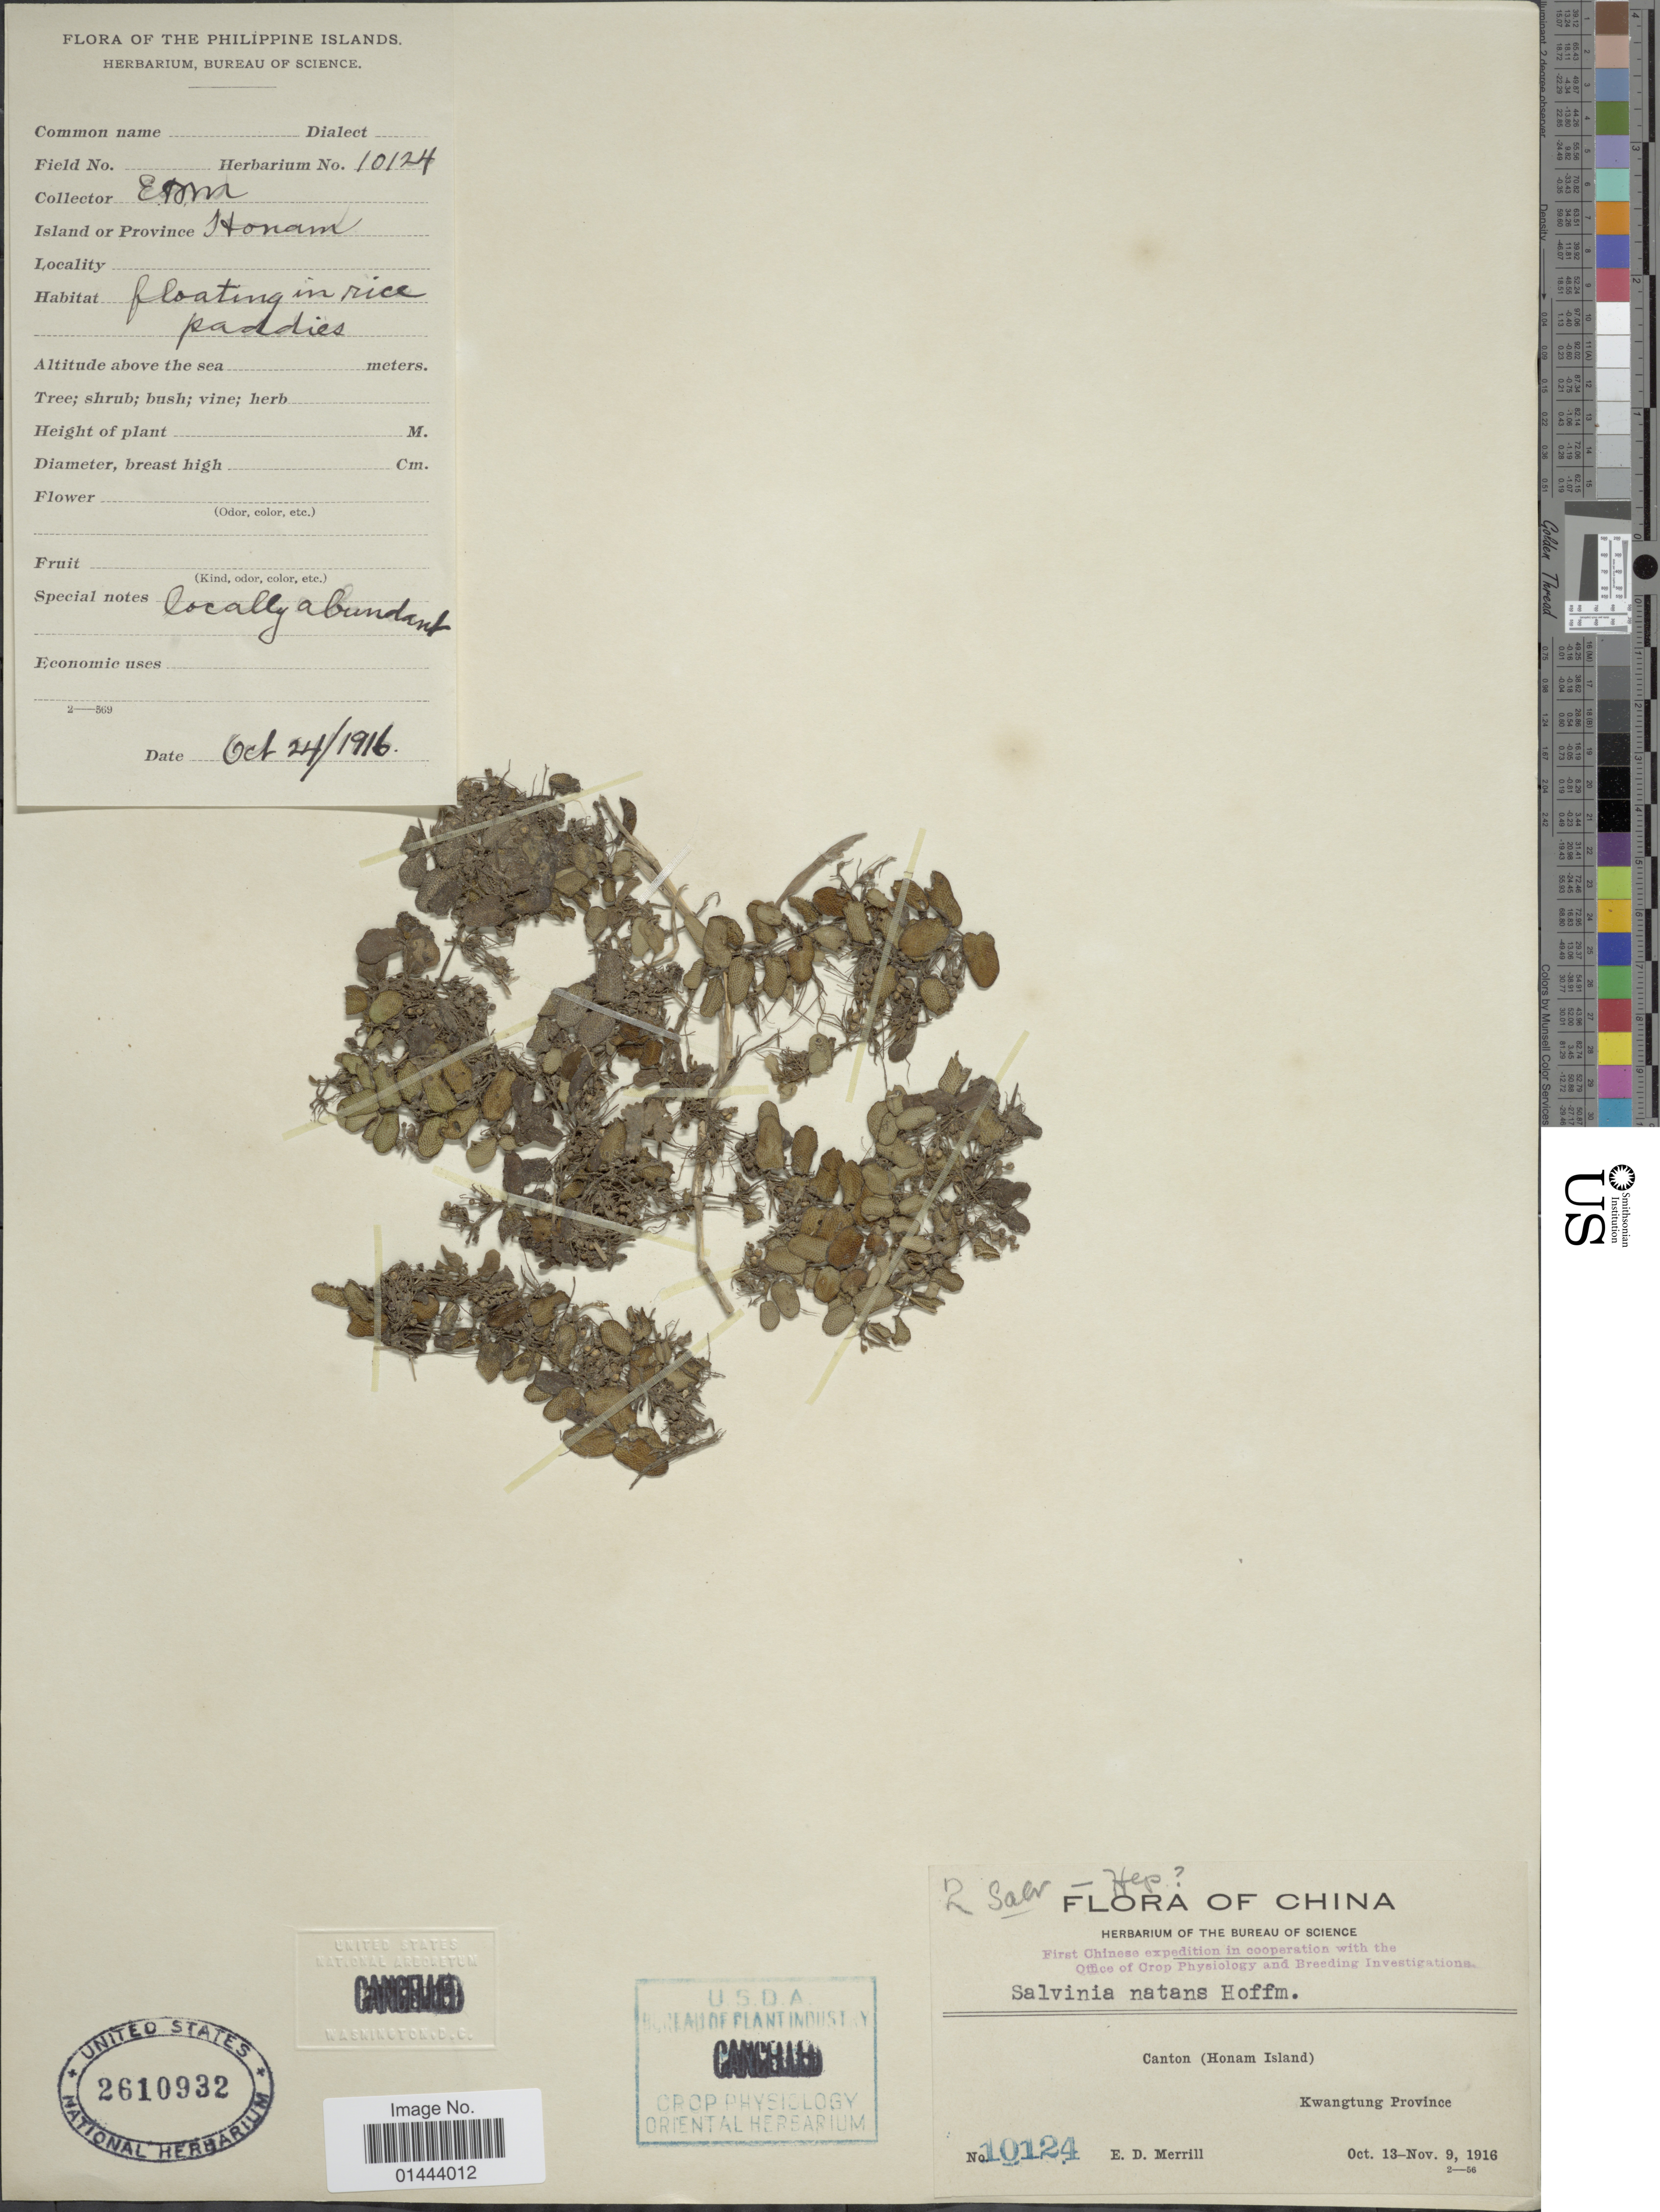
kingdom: Plantae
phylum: Tracheophyta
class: Polypodiopsida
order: Salviniales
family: Salviniaceae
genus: Salvinia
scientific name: Salvinia natans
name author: (L.) All.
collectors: E. D. Merrill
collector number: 10124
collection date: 1916-10-24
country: China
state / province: Guangdong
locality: Canton (Honam Island), Kwangtung Province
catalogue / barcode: US 2610932